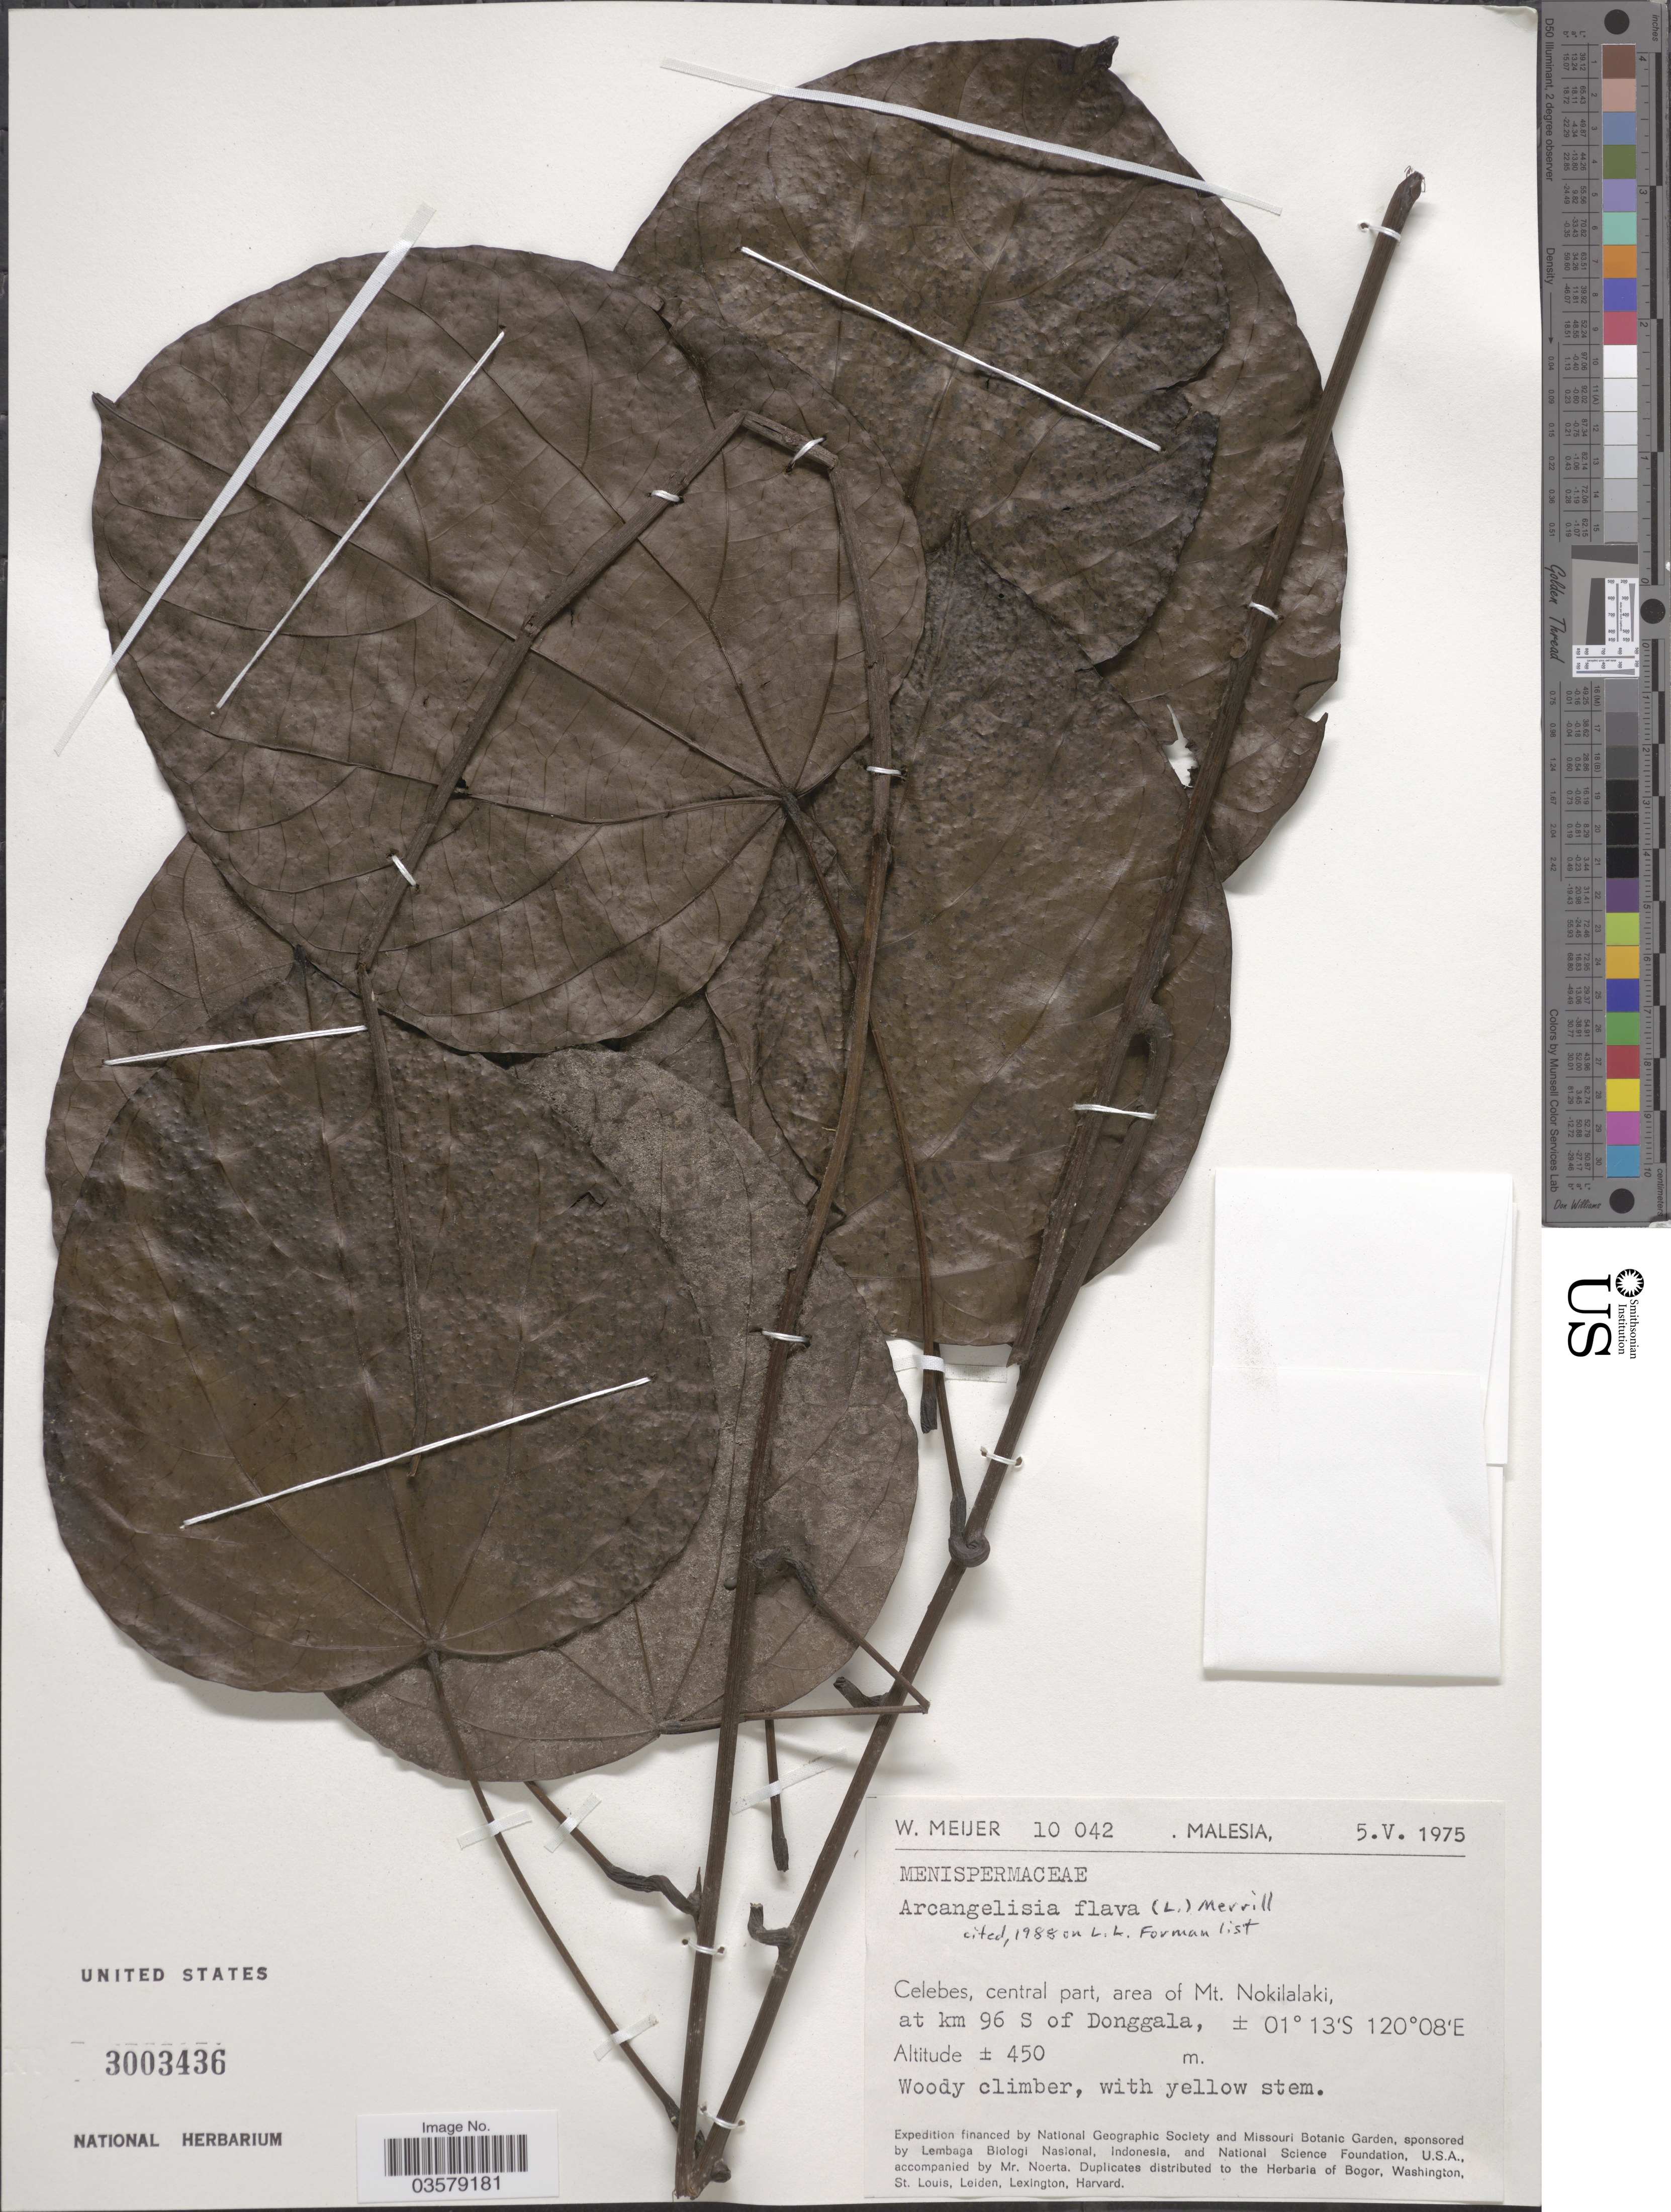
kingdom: Plantae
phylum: Tracheophyta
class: Magnoliopsida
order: Ranunculales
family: Menispermaceae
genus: Arcangelisia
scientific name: Arcangelisia flava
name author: (L.) Merr.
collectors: W. Meijer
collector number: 10 042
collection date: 1975-05-05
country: Malaysia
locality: Malesia, Celebes, central part, area of Mt. Nokilalaki, at km 96 S of Donggala.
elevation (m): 450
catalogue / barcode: US 3003436